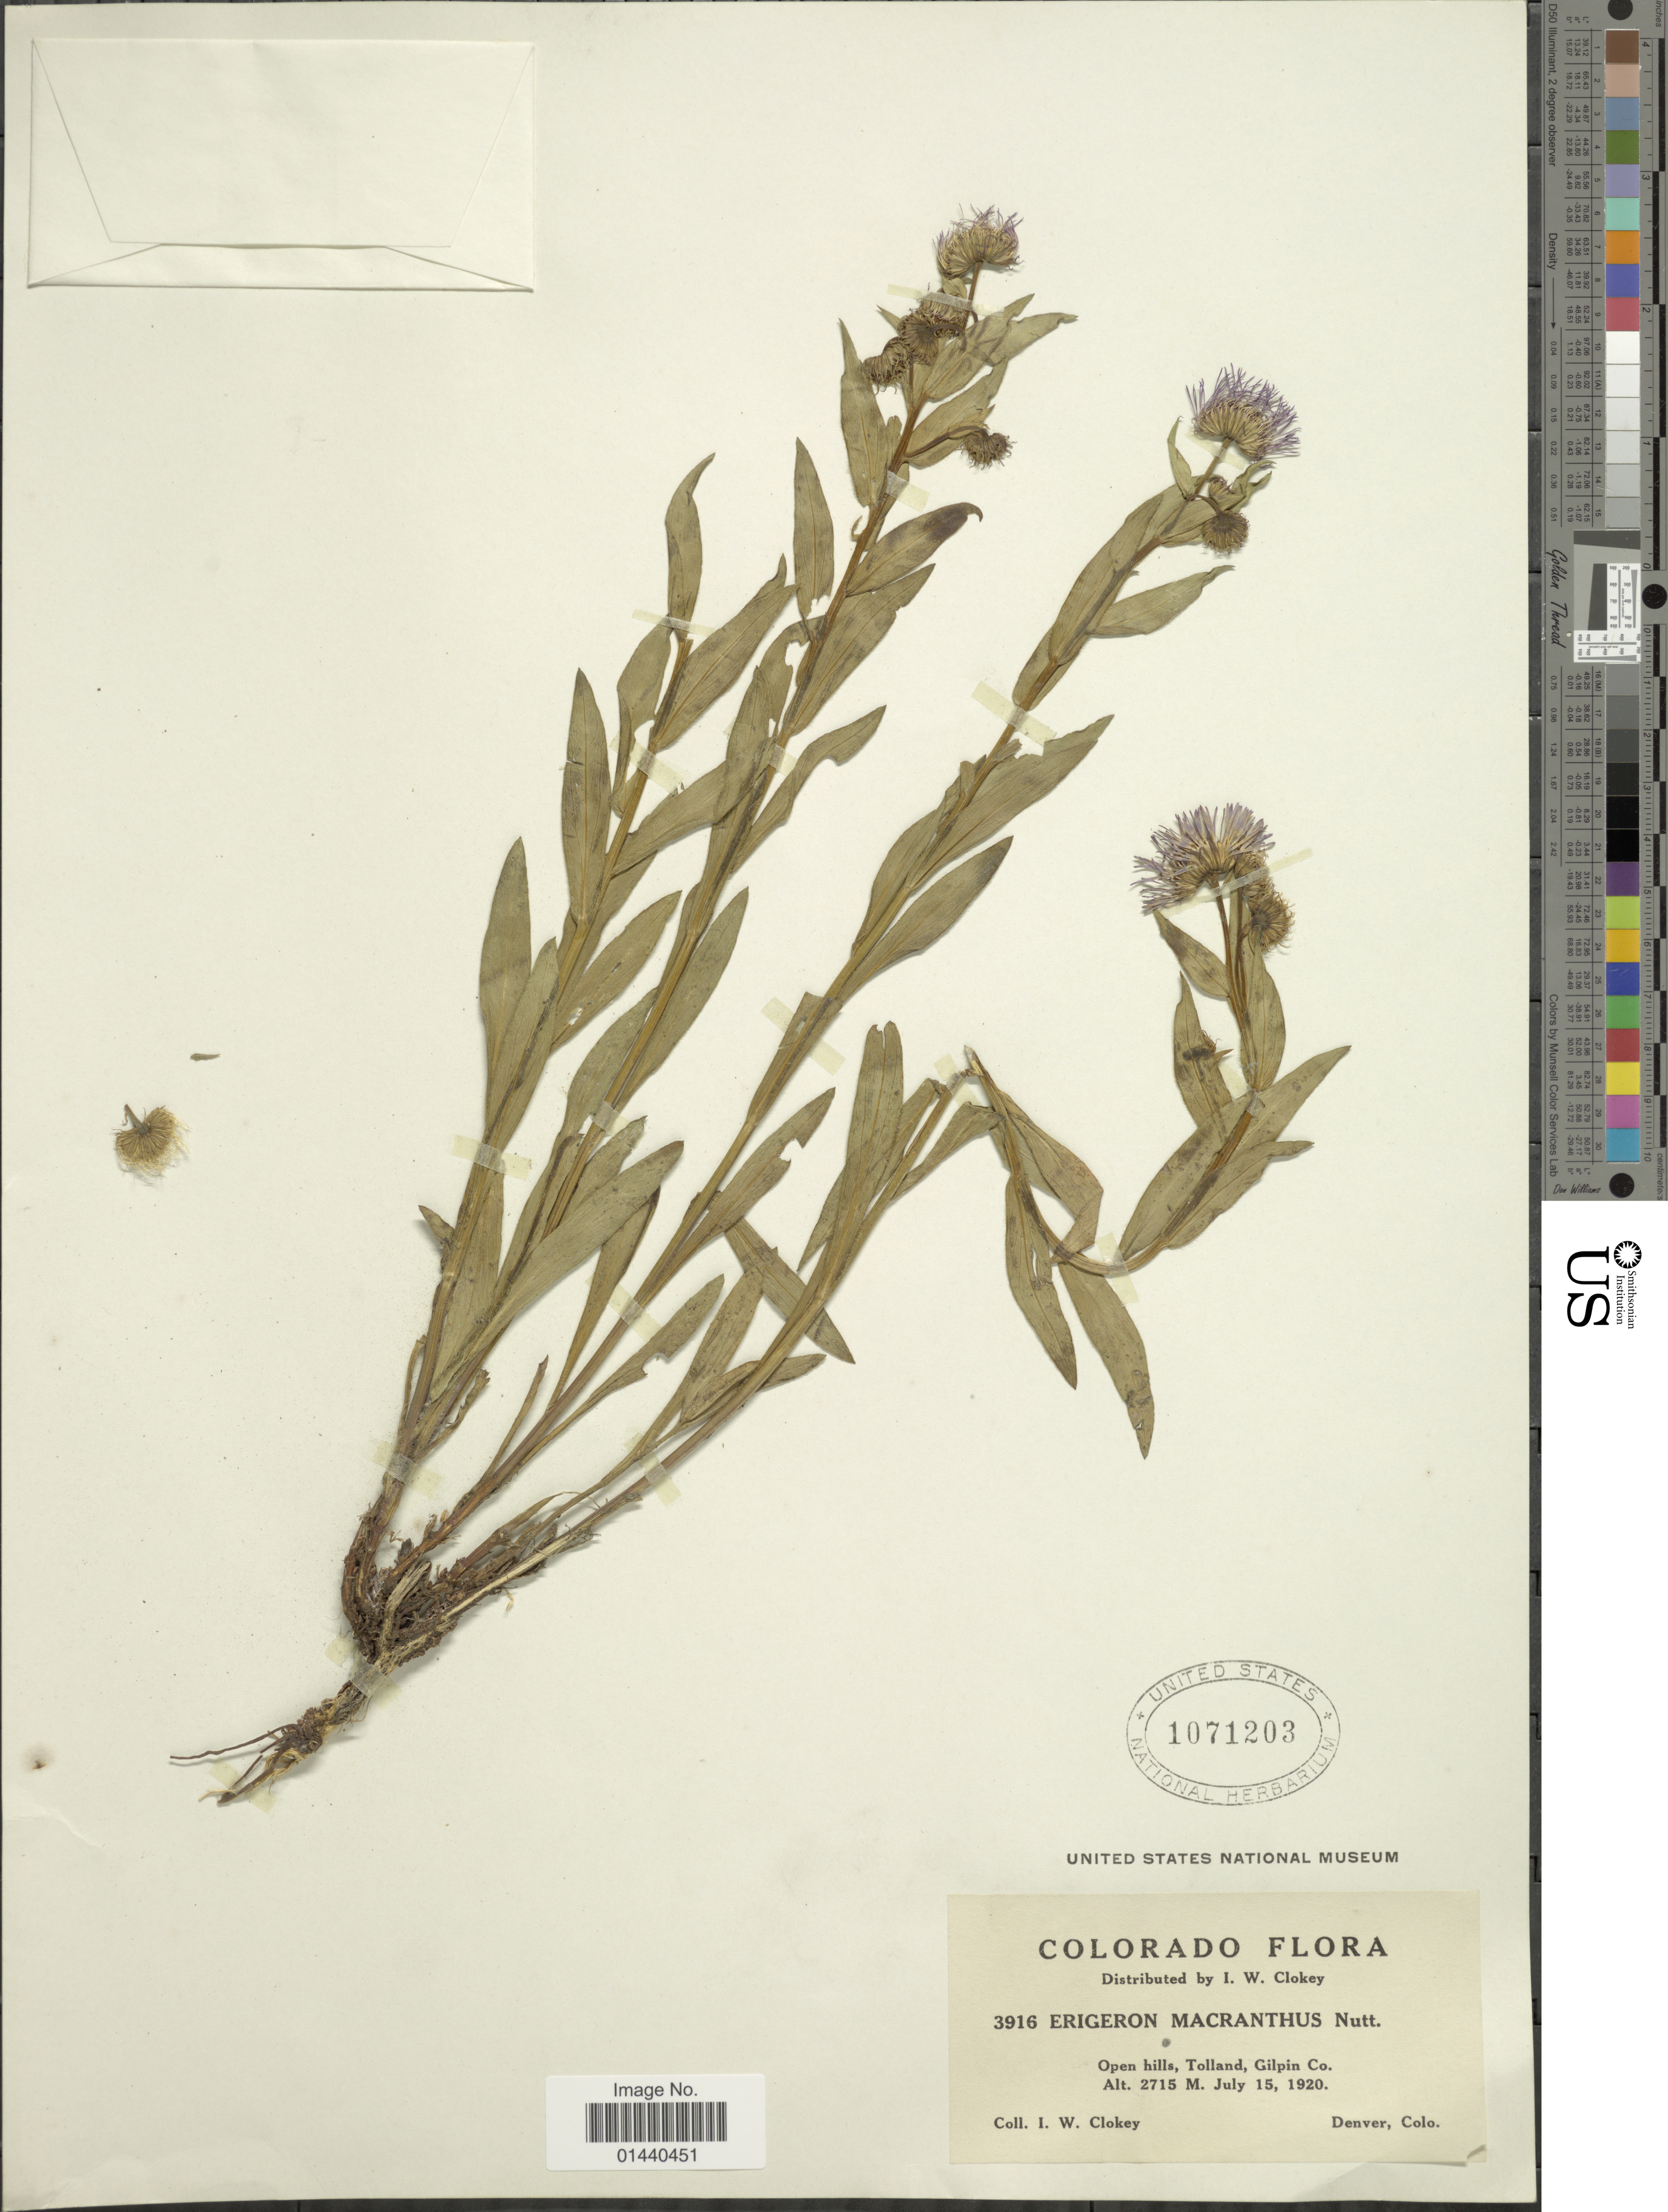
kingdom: Plantae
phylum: Tracheophyta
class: Magnoliopsida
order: Asterales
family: Asteraceae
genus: Erigeron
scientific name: Erigeron speciosus var. macranthus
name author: (Nutt.) Cronq.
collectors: I. W. Clokey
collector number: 3916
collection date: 1920-07-15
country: United States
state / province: Colorado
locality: Open hills, Tolland, Gilpin Co. Denver, Colo.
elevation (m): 2715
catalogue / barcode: US 1071203